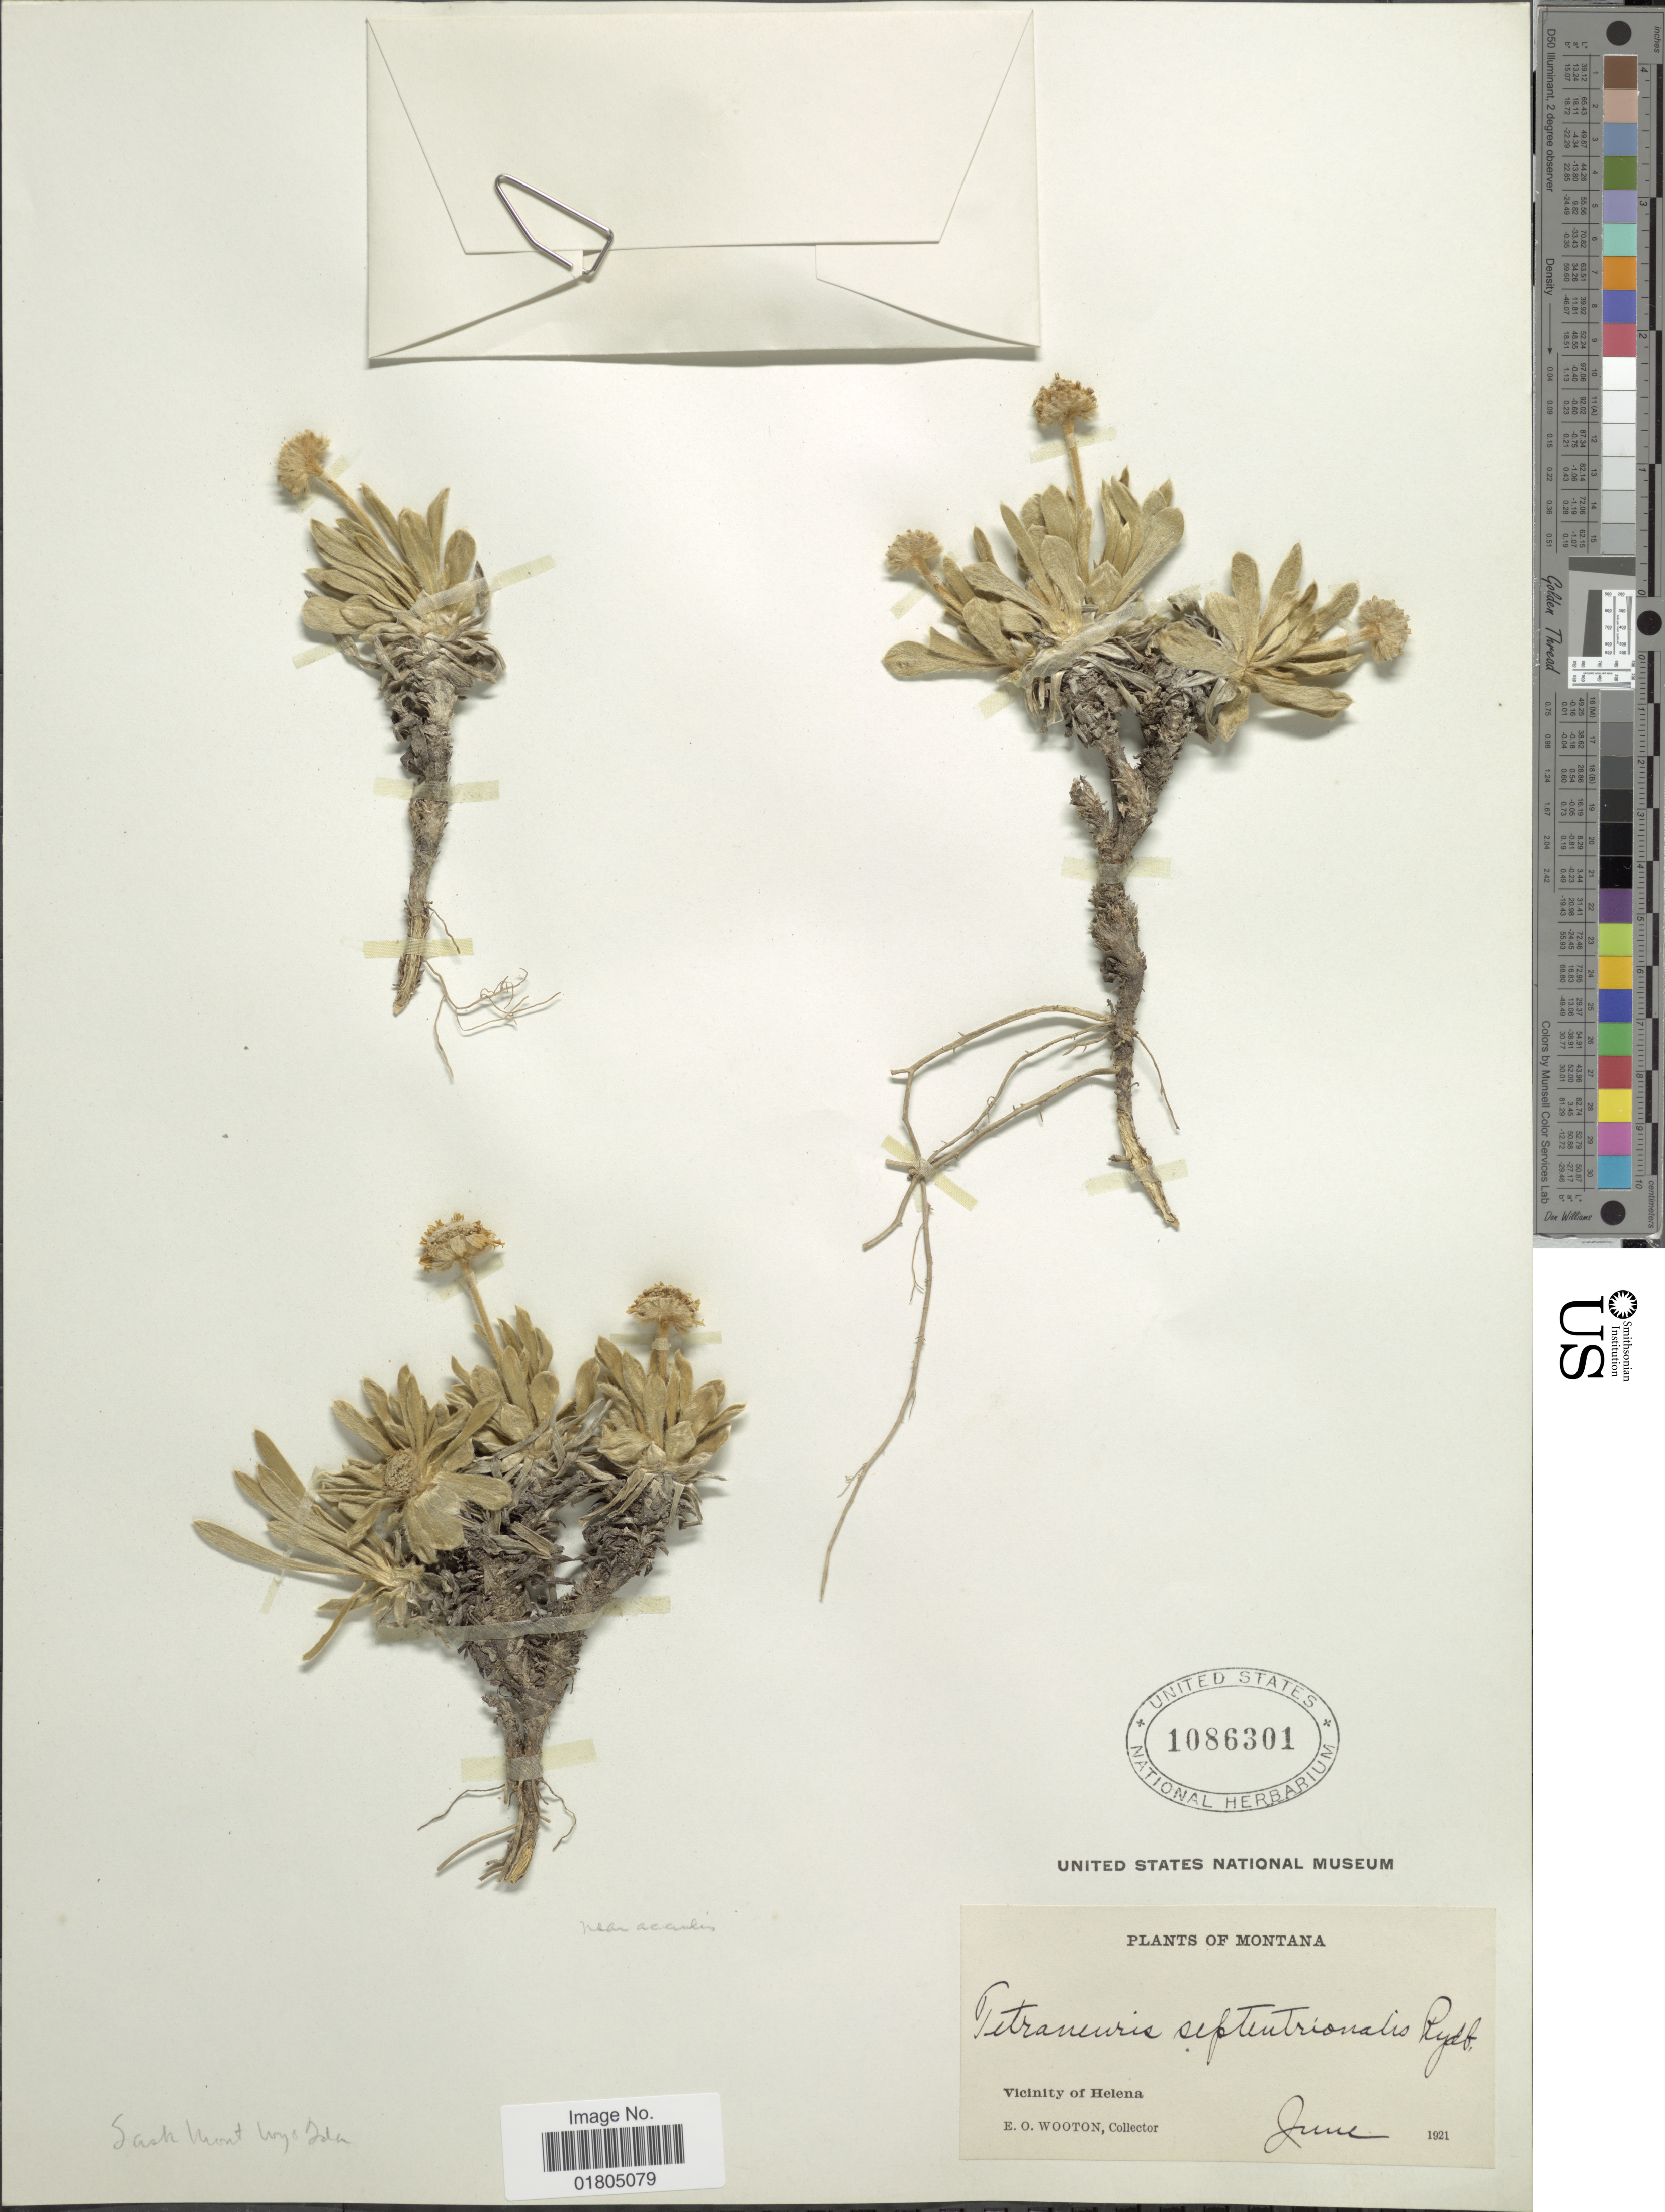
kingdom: Plantae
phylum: Tracheophyta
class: Magnoliopsida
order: Asterales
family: Asteraceae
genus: Actinea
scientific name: Actinea acaulis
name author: (Pursh) Spreng.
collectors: E. O. Wooton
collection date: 1921-06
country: United States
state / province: Montana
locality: Vicinity of Helena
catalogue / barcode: US 1086301